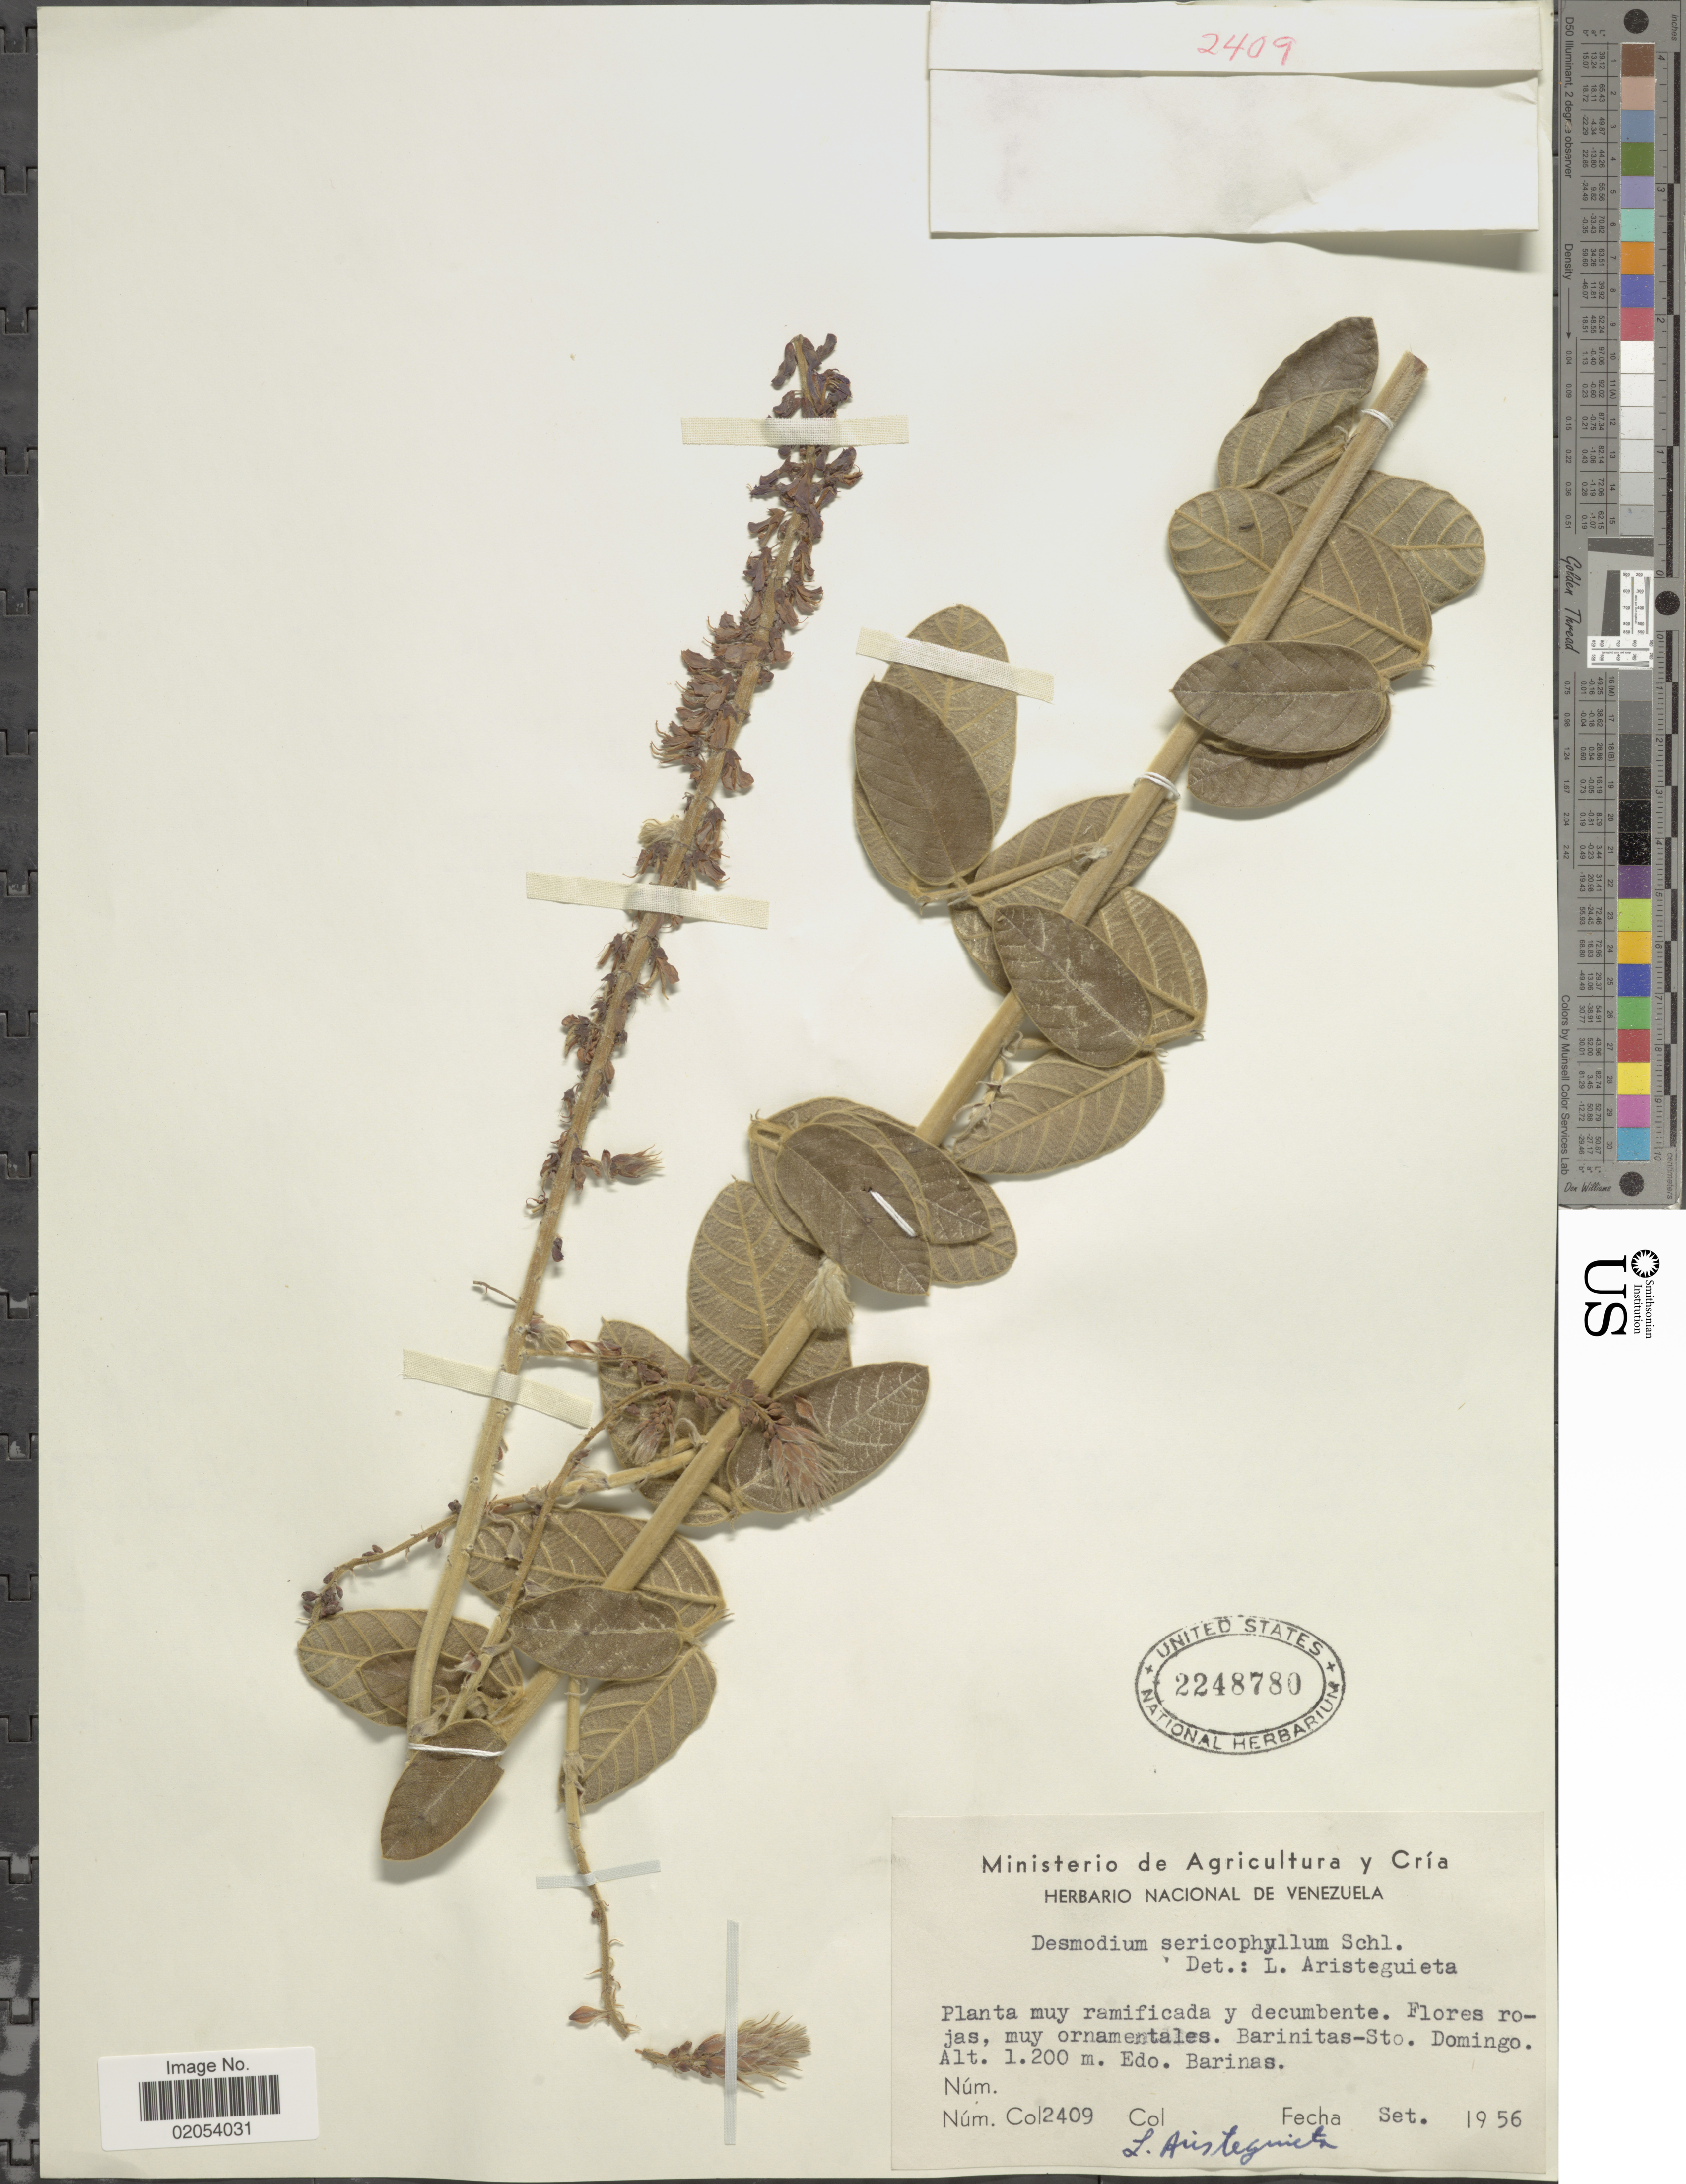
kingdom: Plantae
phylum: Tracheophyta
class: Magnoliopsida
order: Fabales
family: Fabaceae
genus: Desmodium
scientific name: Desmodium sericophyllum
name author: Schltdl.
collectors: L. Aristeguieta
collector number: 2409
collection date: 1956-09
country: Venezuela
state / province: Barinas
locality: Barinitas-Sto. Domingo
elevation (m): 1200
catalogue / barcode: US 2248780